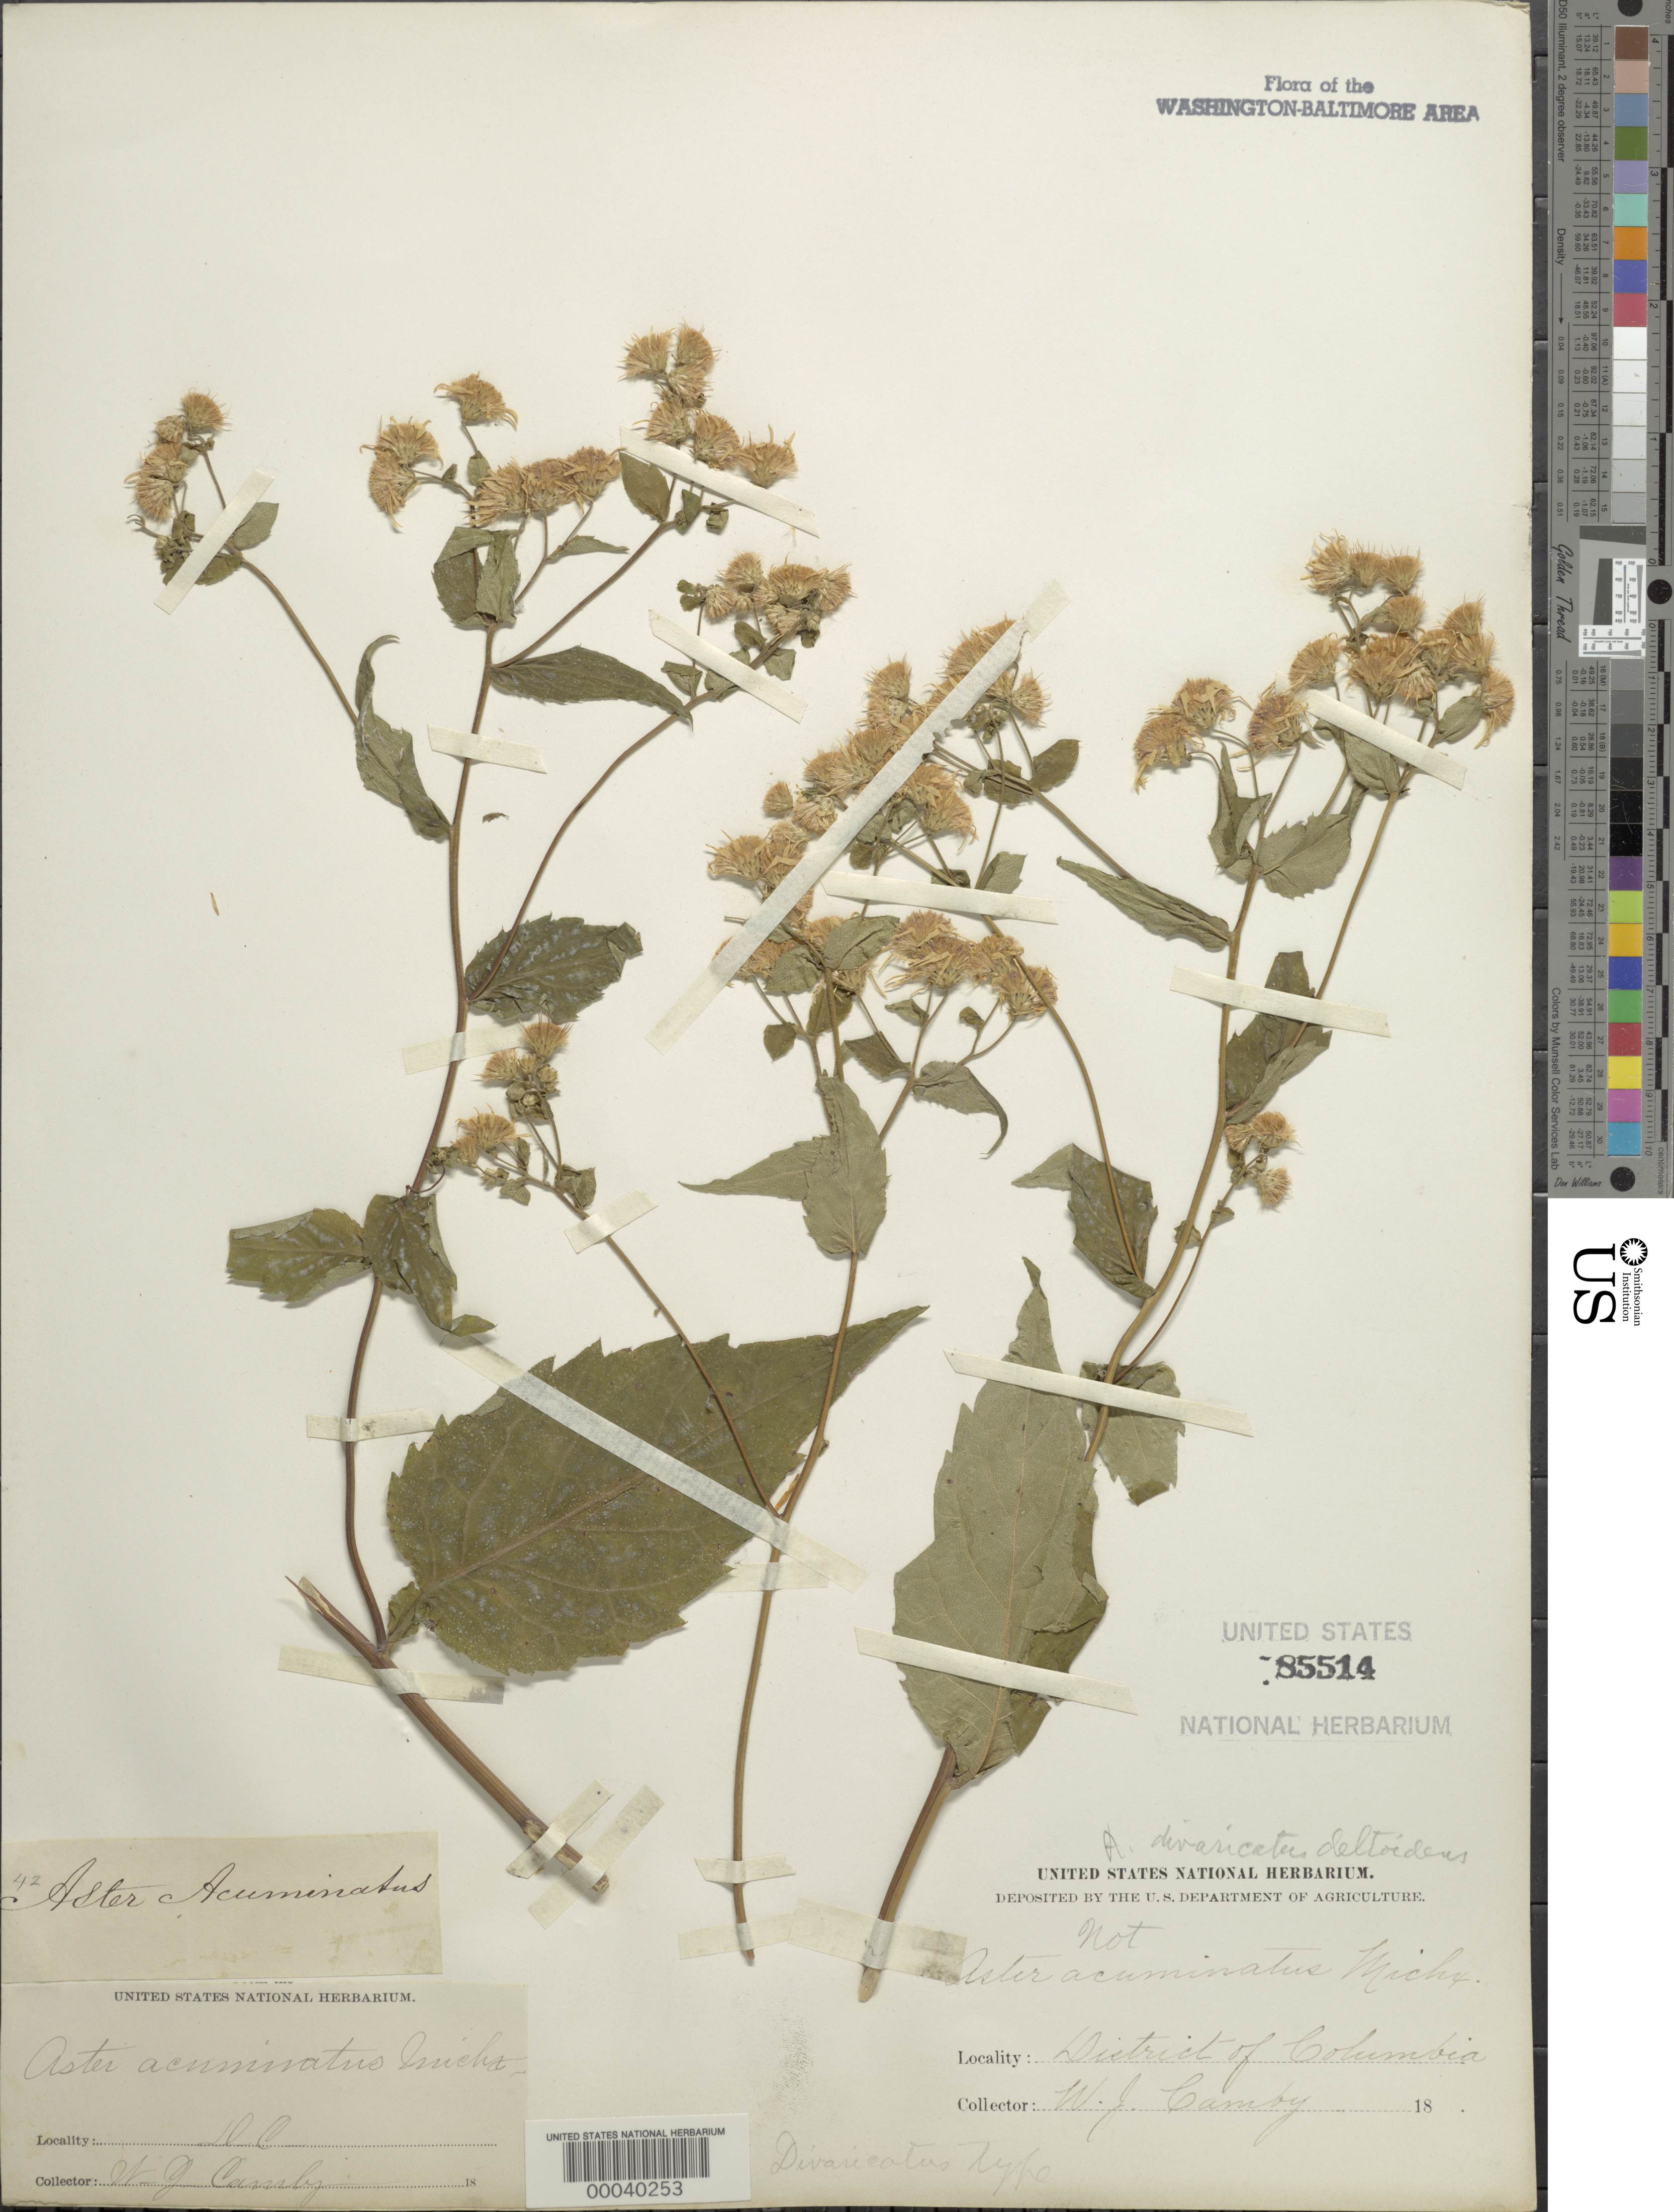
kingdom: Plantae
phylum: Tracheophyta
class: Magnoliopsida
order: Asterales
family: Asteraceae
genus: Eurybia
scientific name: Eurybia divaricata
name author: (L.) G.L. Nesom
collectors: W. Camby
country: United States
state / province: District of Columbia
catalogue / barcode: US 85514